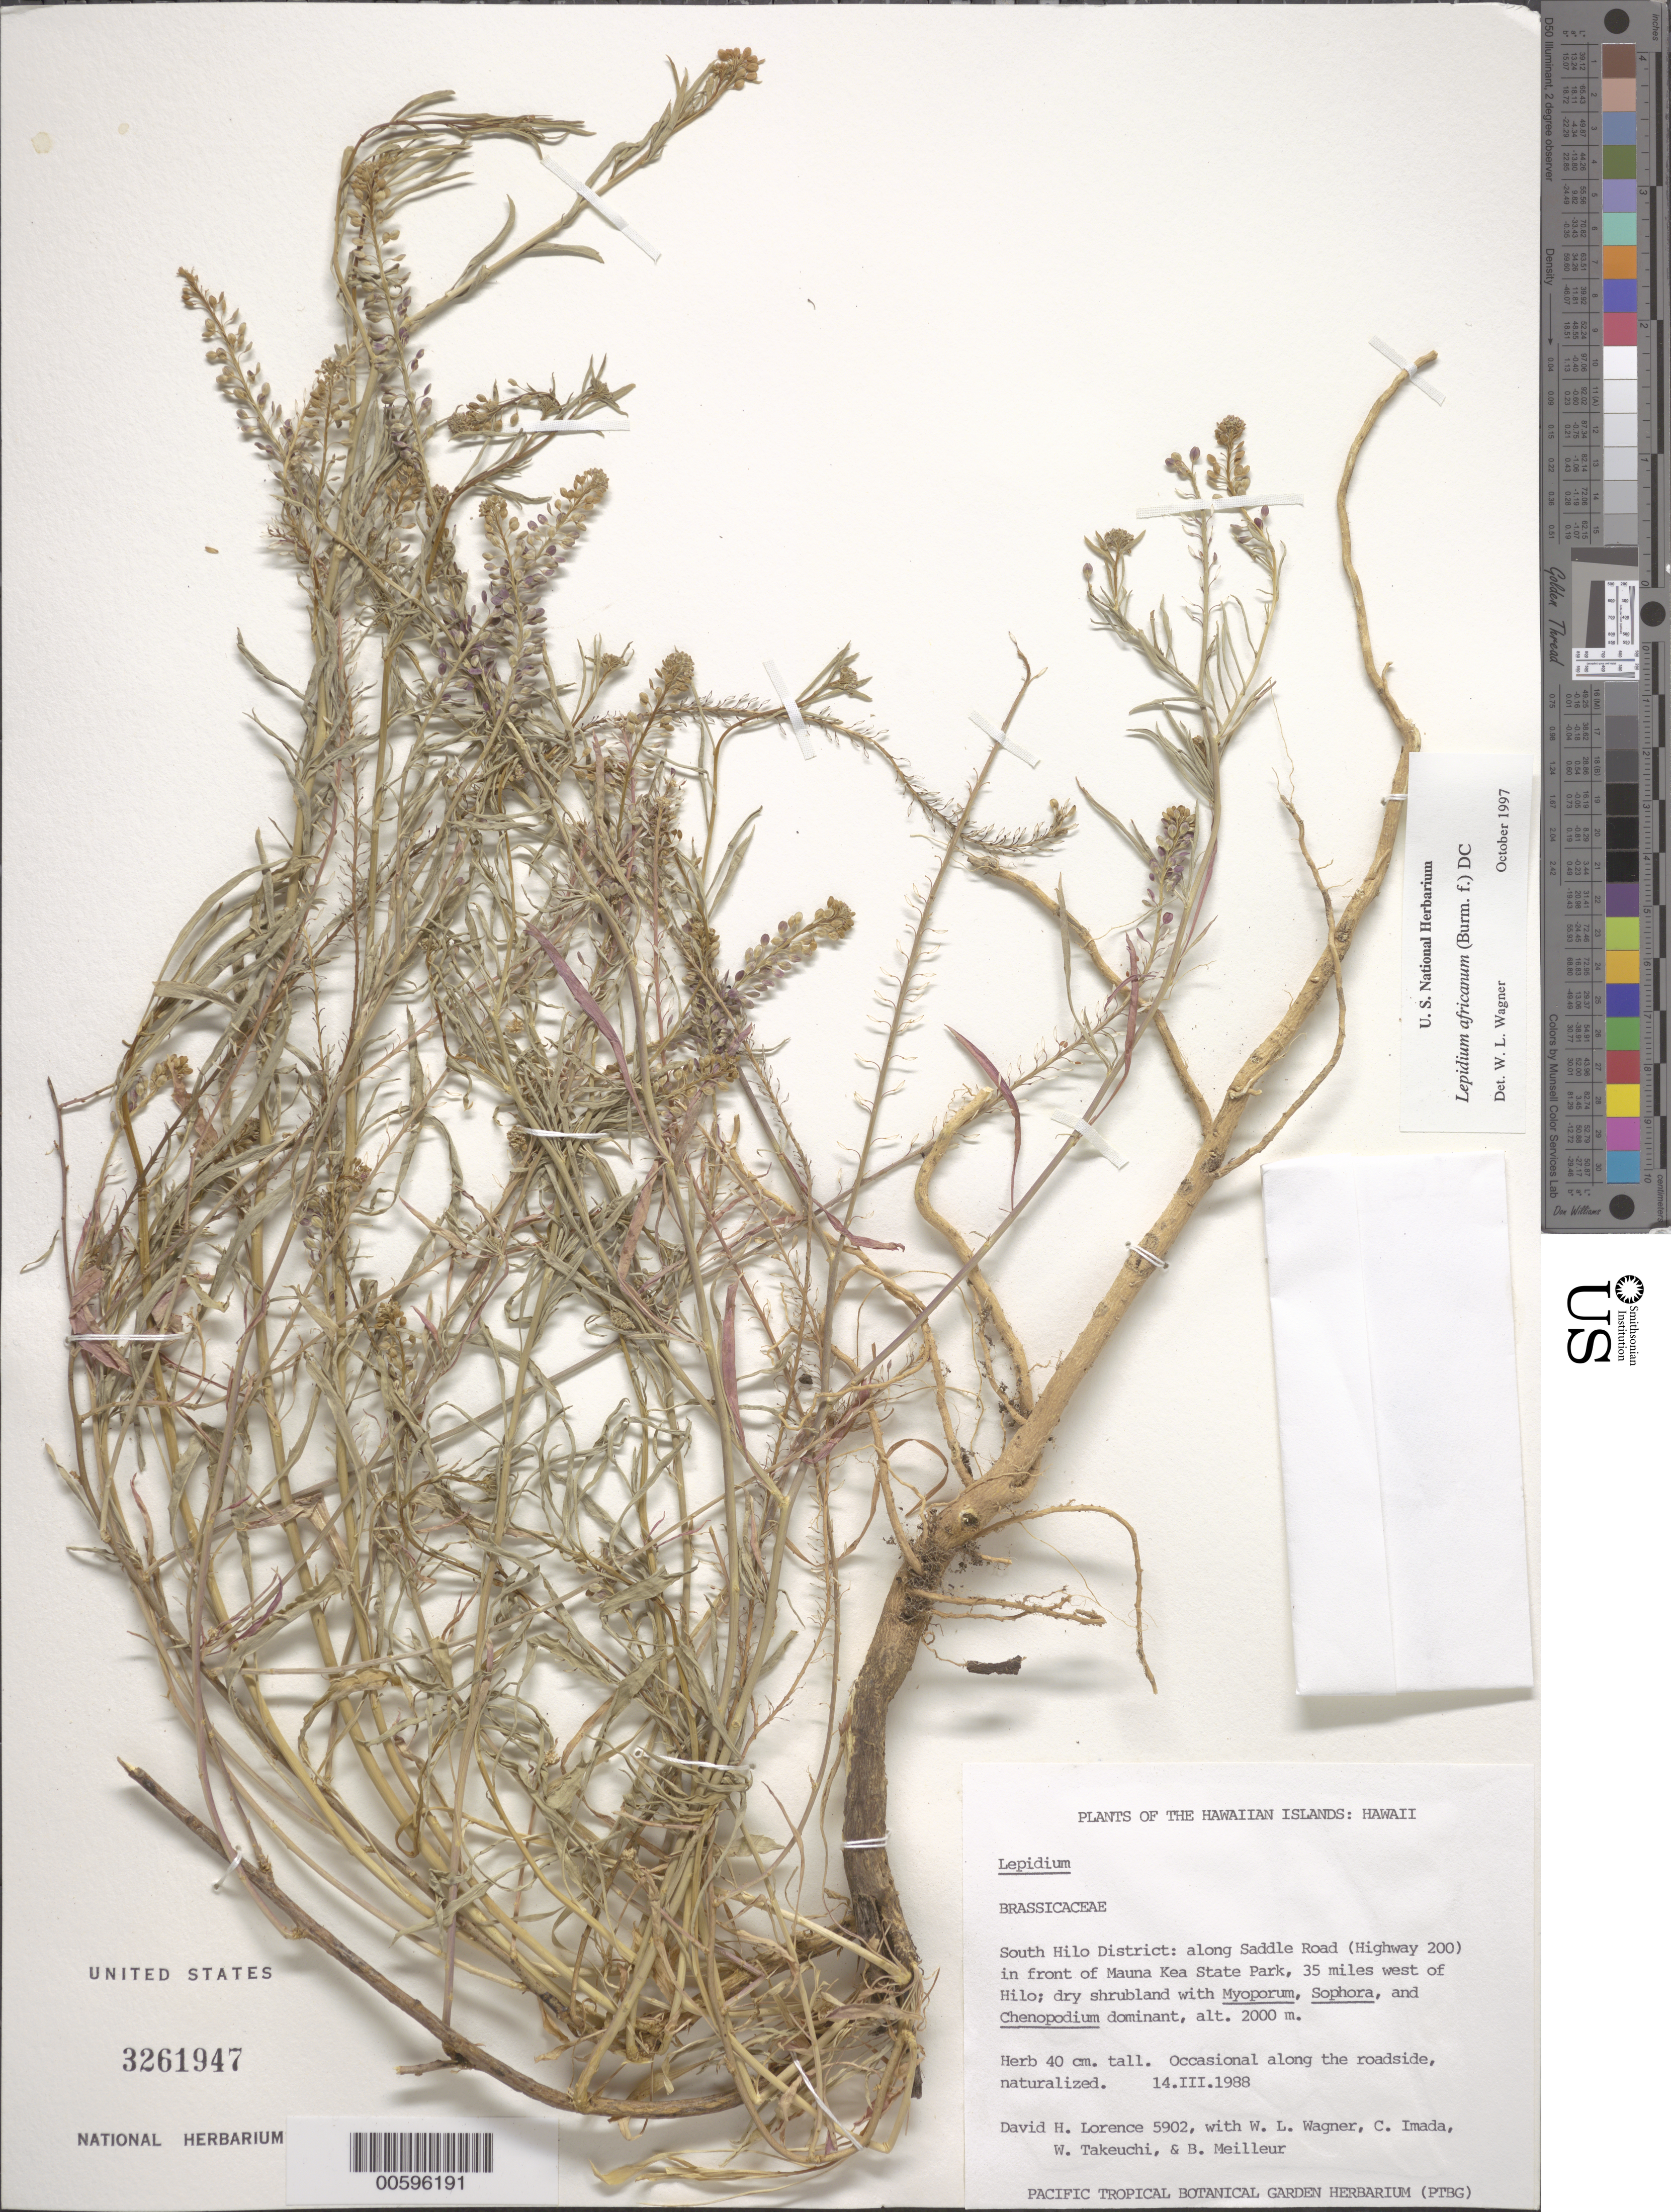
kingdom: Plantae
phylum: Tracheophyta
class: Magnoliopsida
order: Brassicales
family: Brassicaceae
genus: Lepidium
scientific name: Lepidium africanum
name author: (Burm. f.) DC.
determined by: Wagner, W. L., (BOT), Smithsonian Institution - National Museum of Natural History (UNITED STATES)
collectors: D. Lorence, W. L. Wagner, C. Imada, W. N. Takeuchi & R. Meilleur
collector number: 5902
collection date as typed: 14 Mar 1988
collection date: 1988-03-14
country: United States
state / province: Hawaii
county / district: Hawaii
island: Hawaii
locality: South Hilo Dist: along Saddle Rd (Hwy 200) in front of Mauna Kea State Park, 35 mi W of Hilo.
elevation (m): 2000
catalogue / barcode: US 3261947